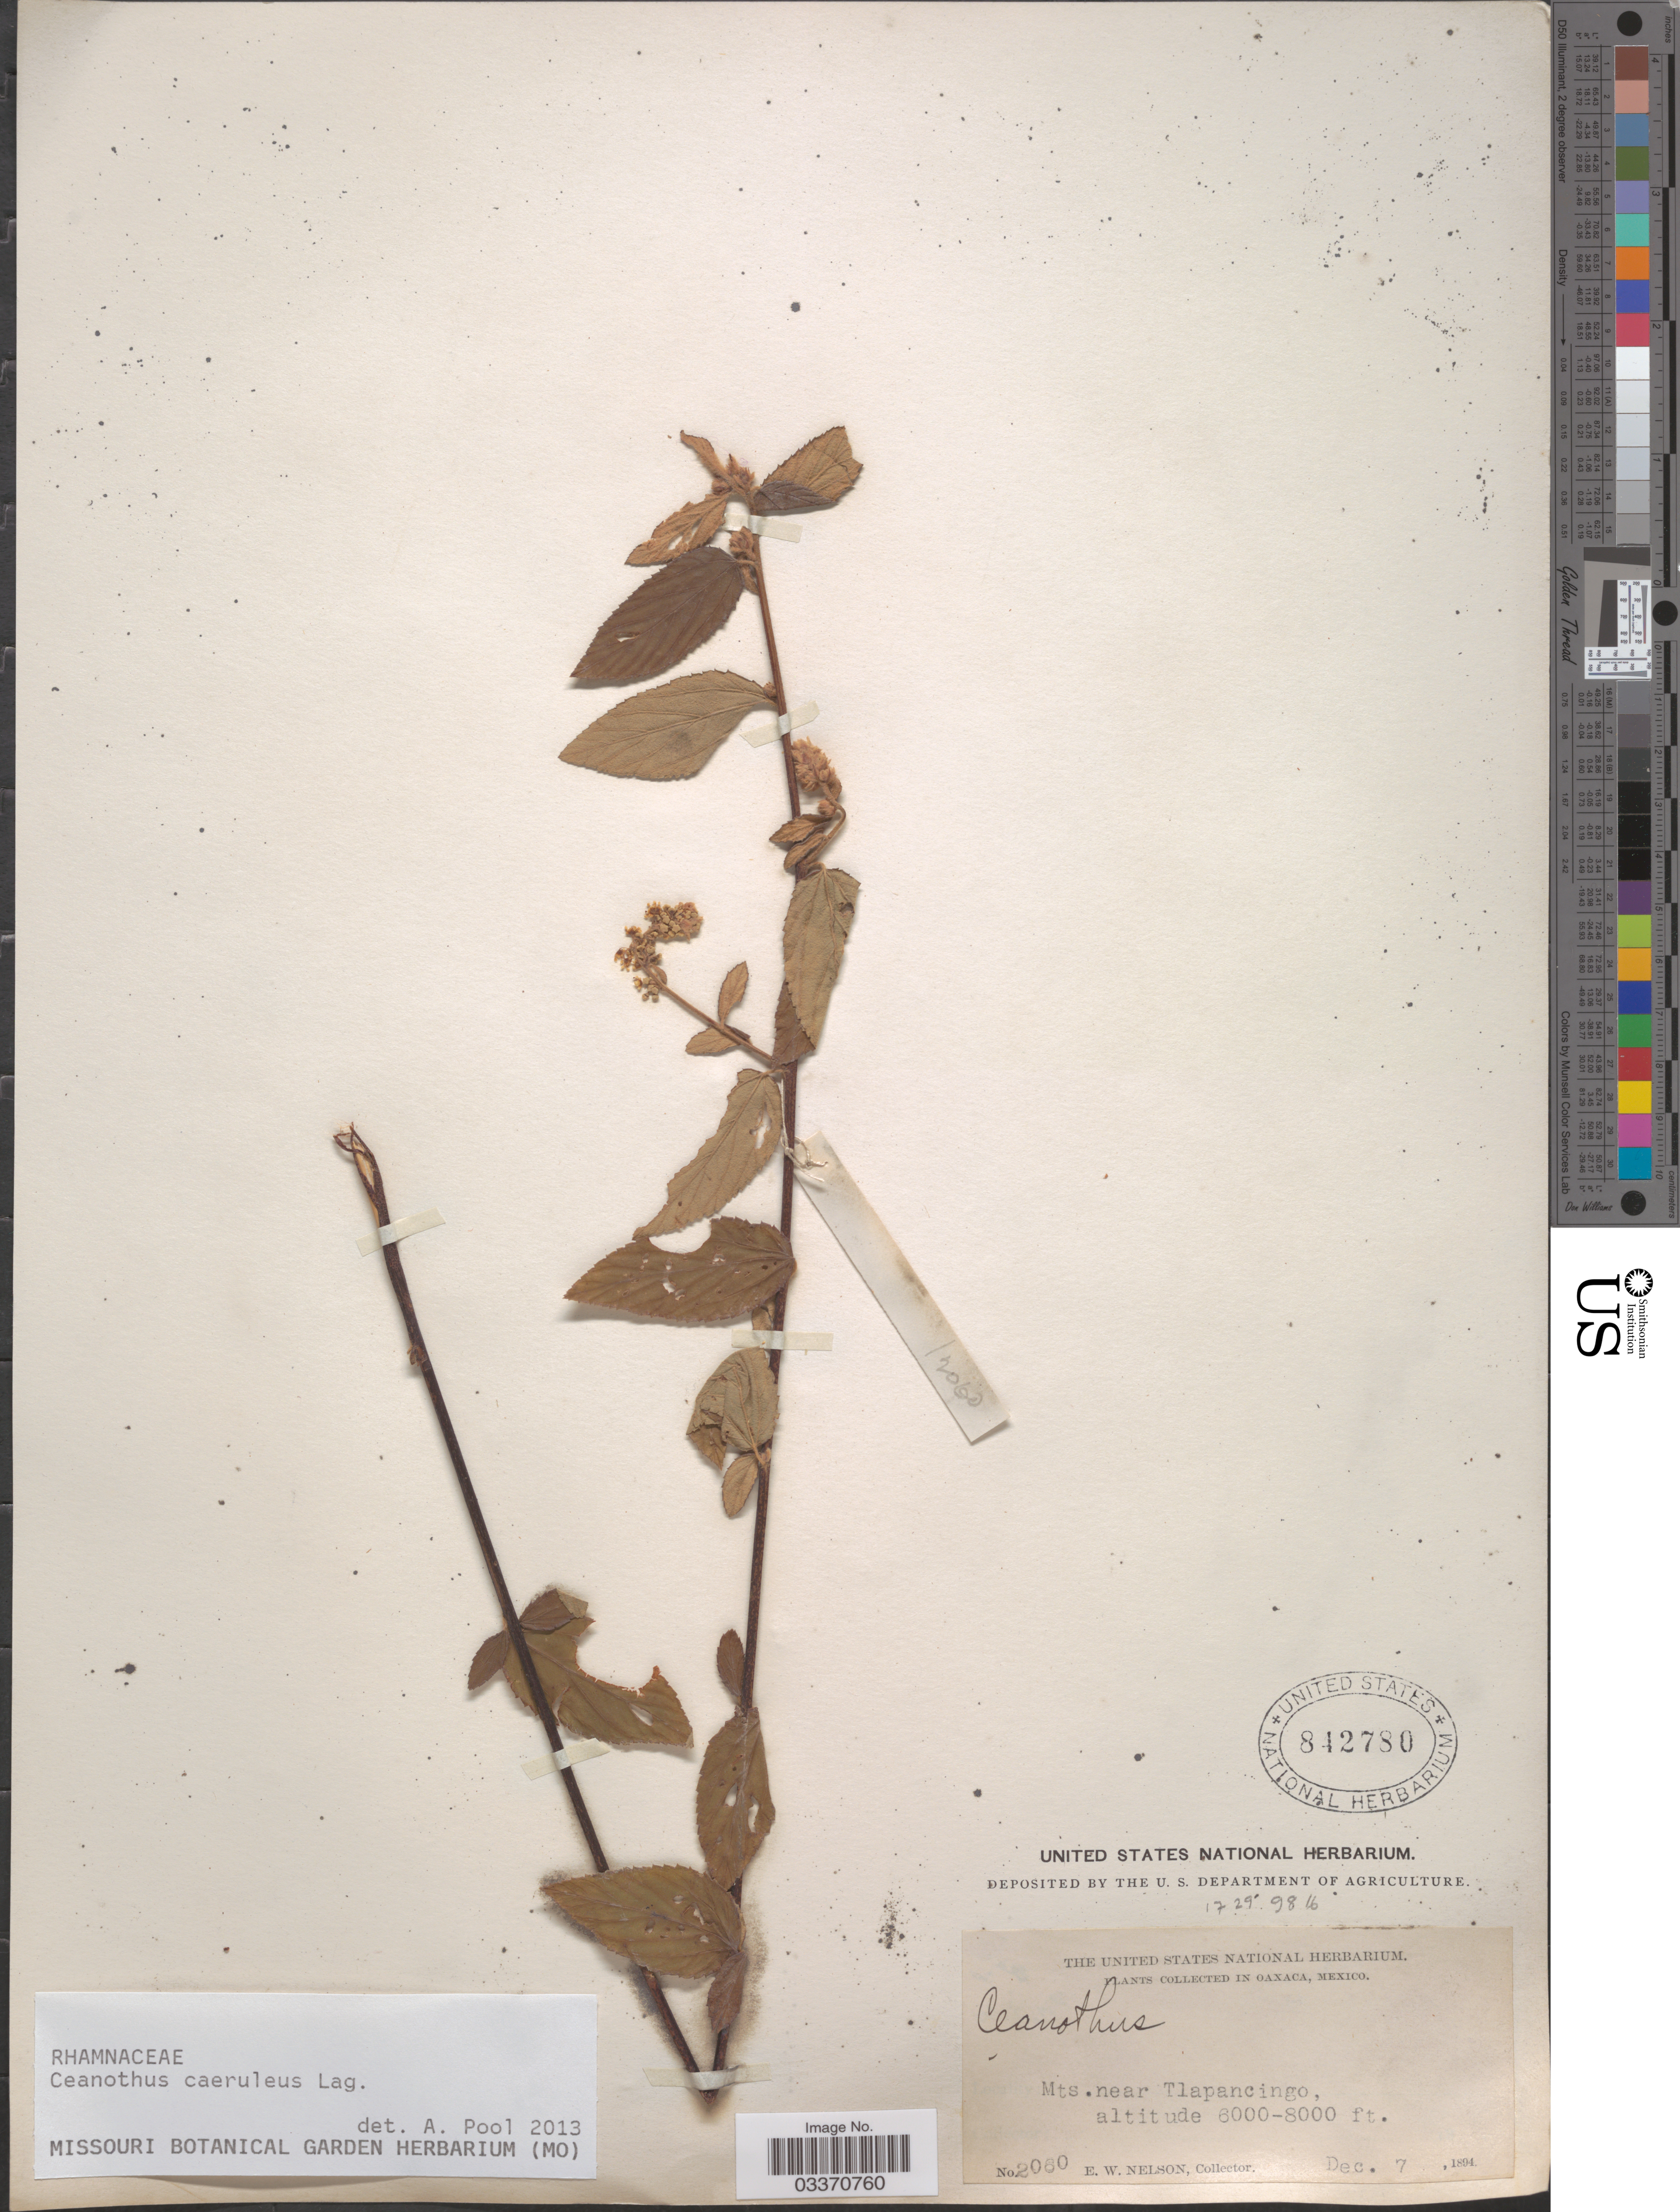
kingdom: Plantae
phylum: Tracheophyta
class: Magnoliopsida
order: Rosales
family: Rhamnaceae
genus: Ceanothus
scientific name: Ceanothus caeruleus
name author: Lag.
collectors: E. W. Nelson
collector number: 2060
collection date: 1894-12-07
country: Mexico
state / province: Oaxaca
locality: Mts. near Tlapancingo.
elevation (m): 1829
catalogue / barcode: US 842780